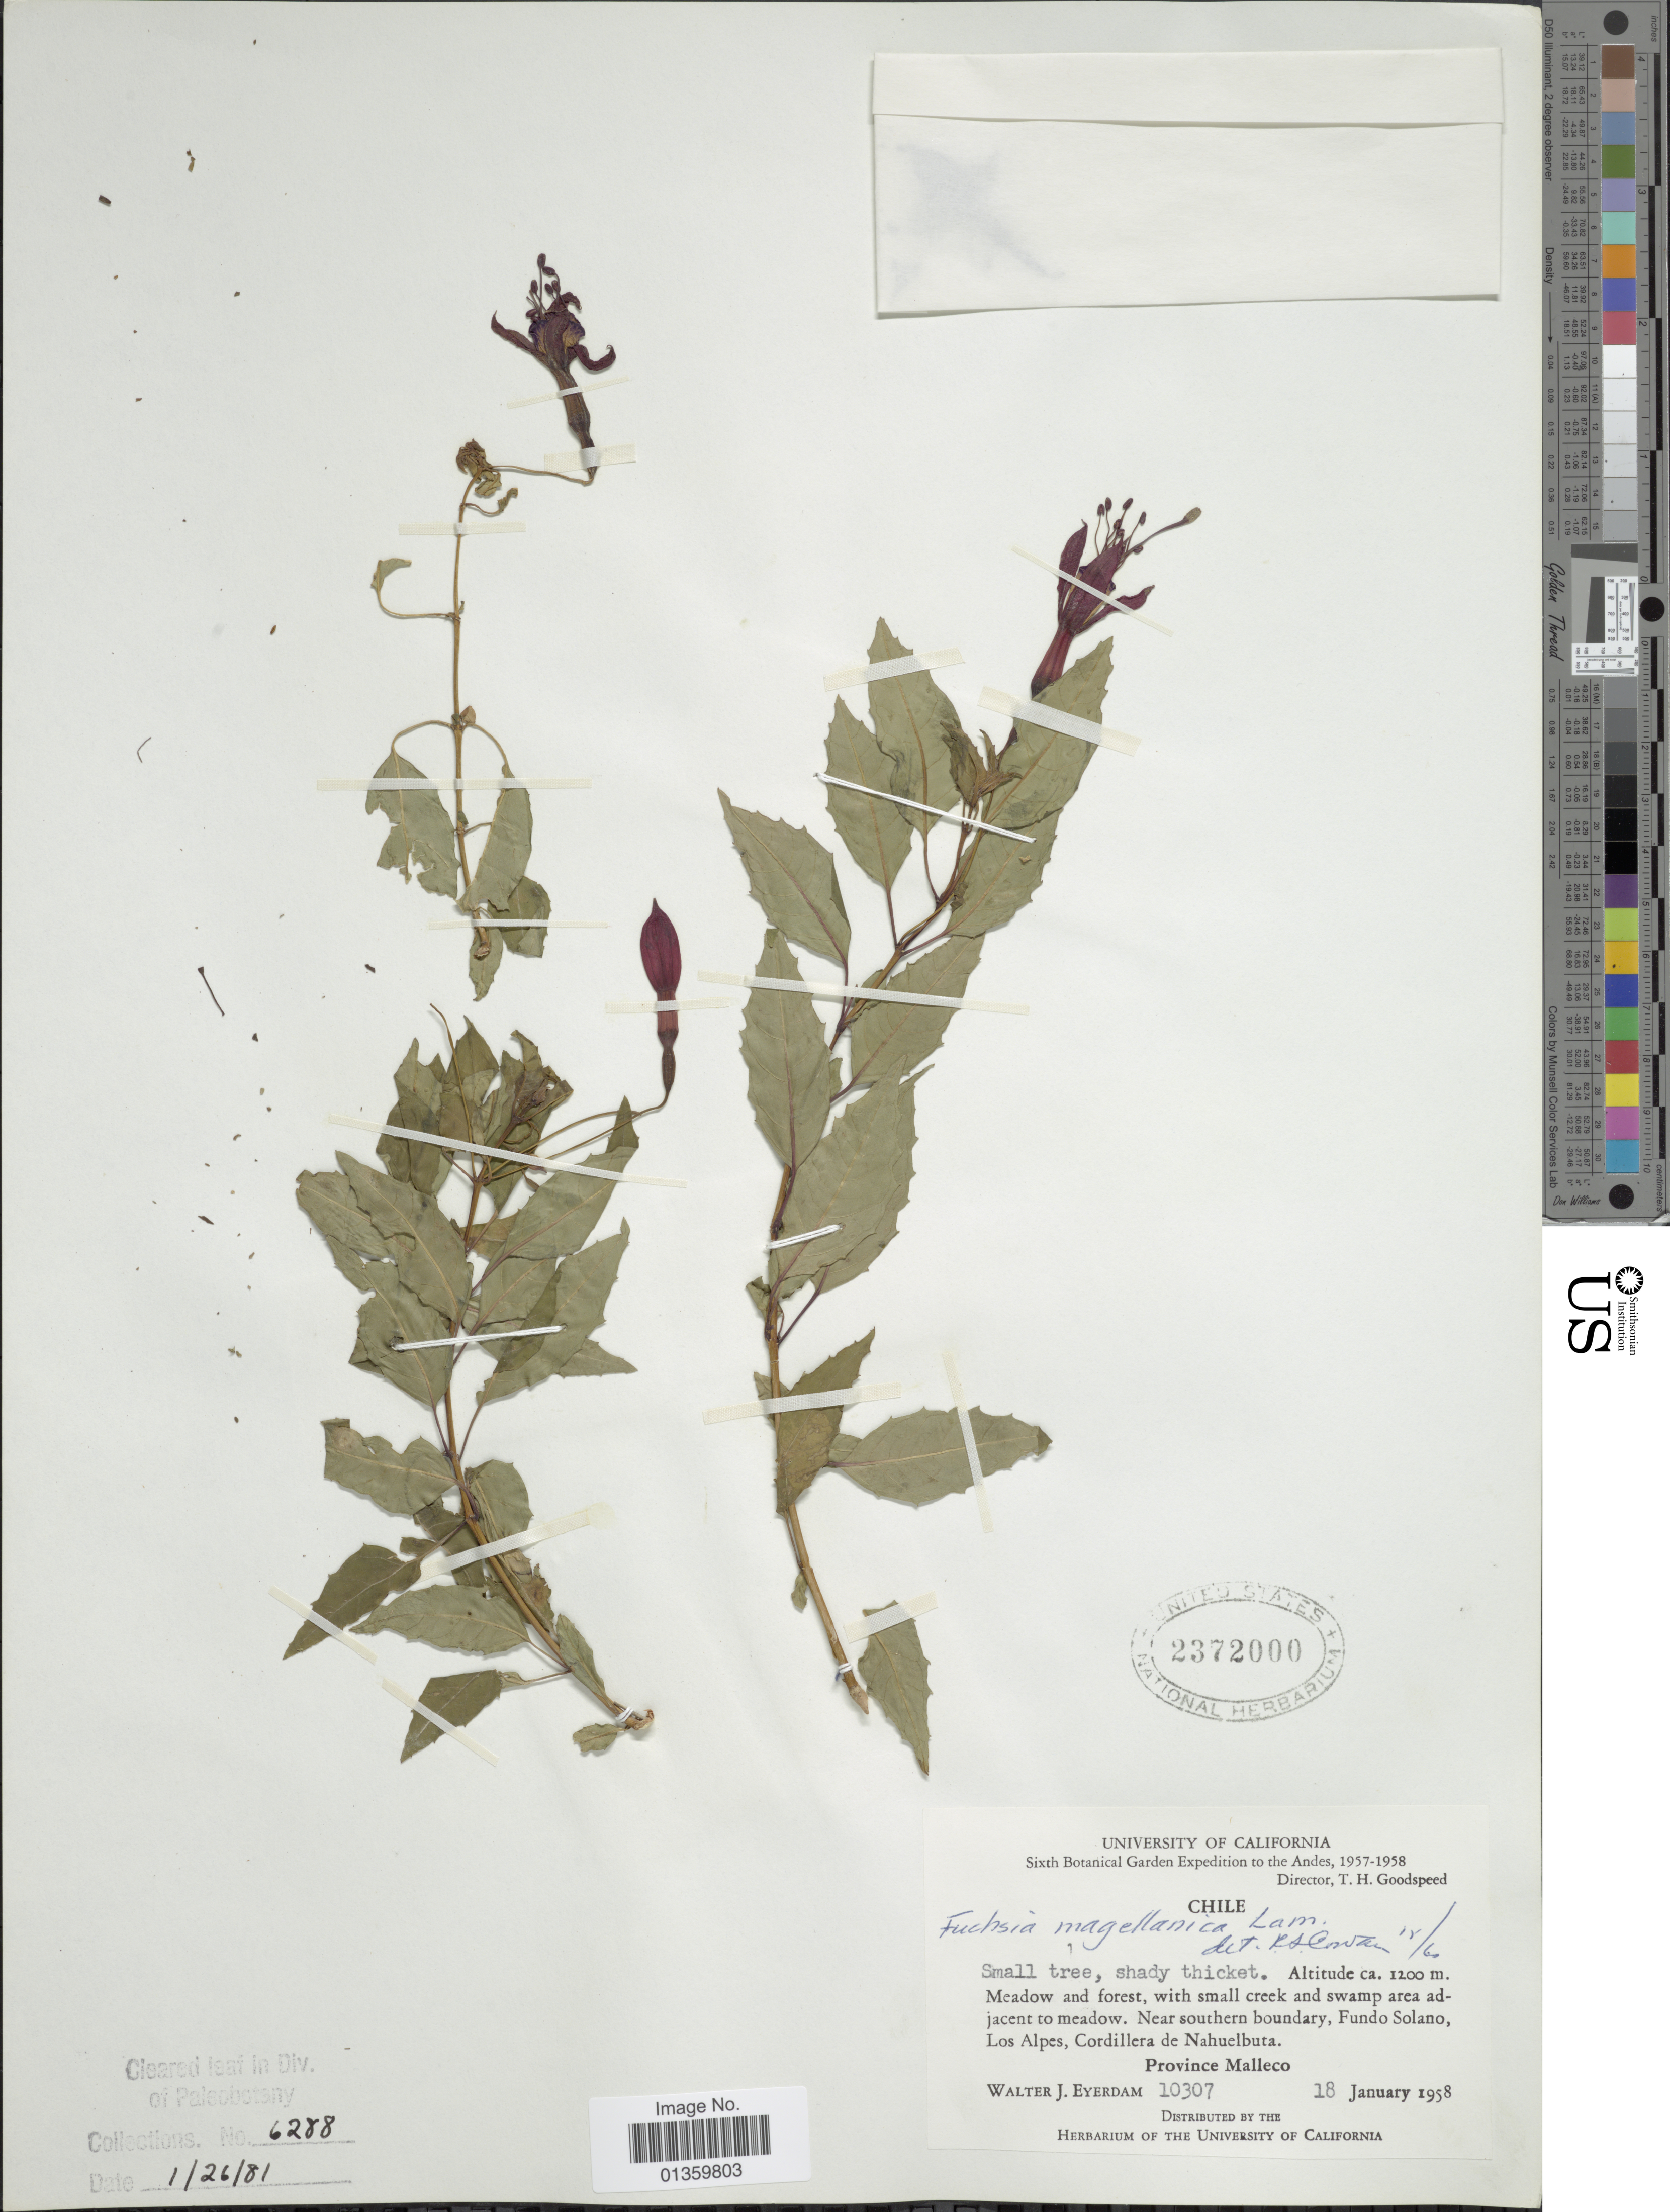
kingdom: Plantae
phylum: Tracheophyta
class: Magnoliopsida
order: Myrtales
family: Onagraceae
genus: Fuchsia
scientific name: Fuchsia magellanica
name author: Lam.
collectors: W. J. Eyerdam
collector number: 10307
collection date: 1958-01-18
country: Chile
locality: Near southern boundary, Fundo Solano, Los Alpes, Cordillera de Nahuelbuta, Province Malleco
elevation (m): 1200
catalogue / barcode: US 2372000